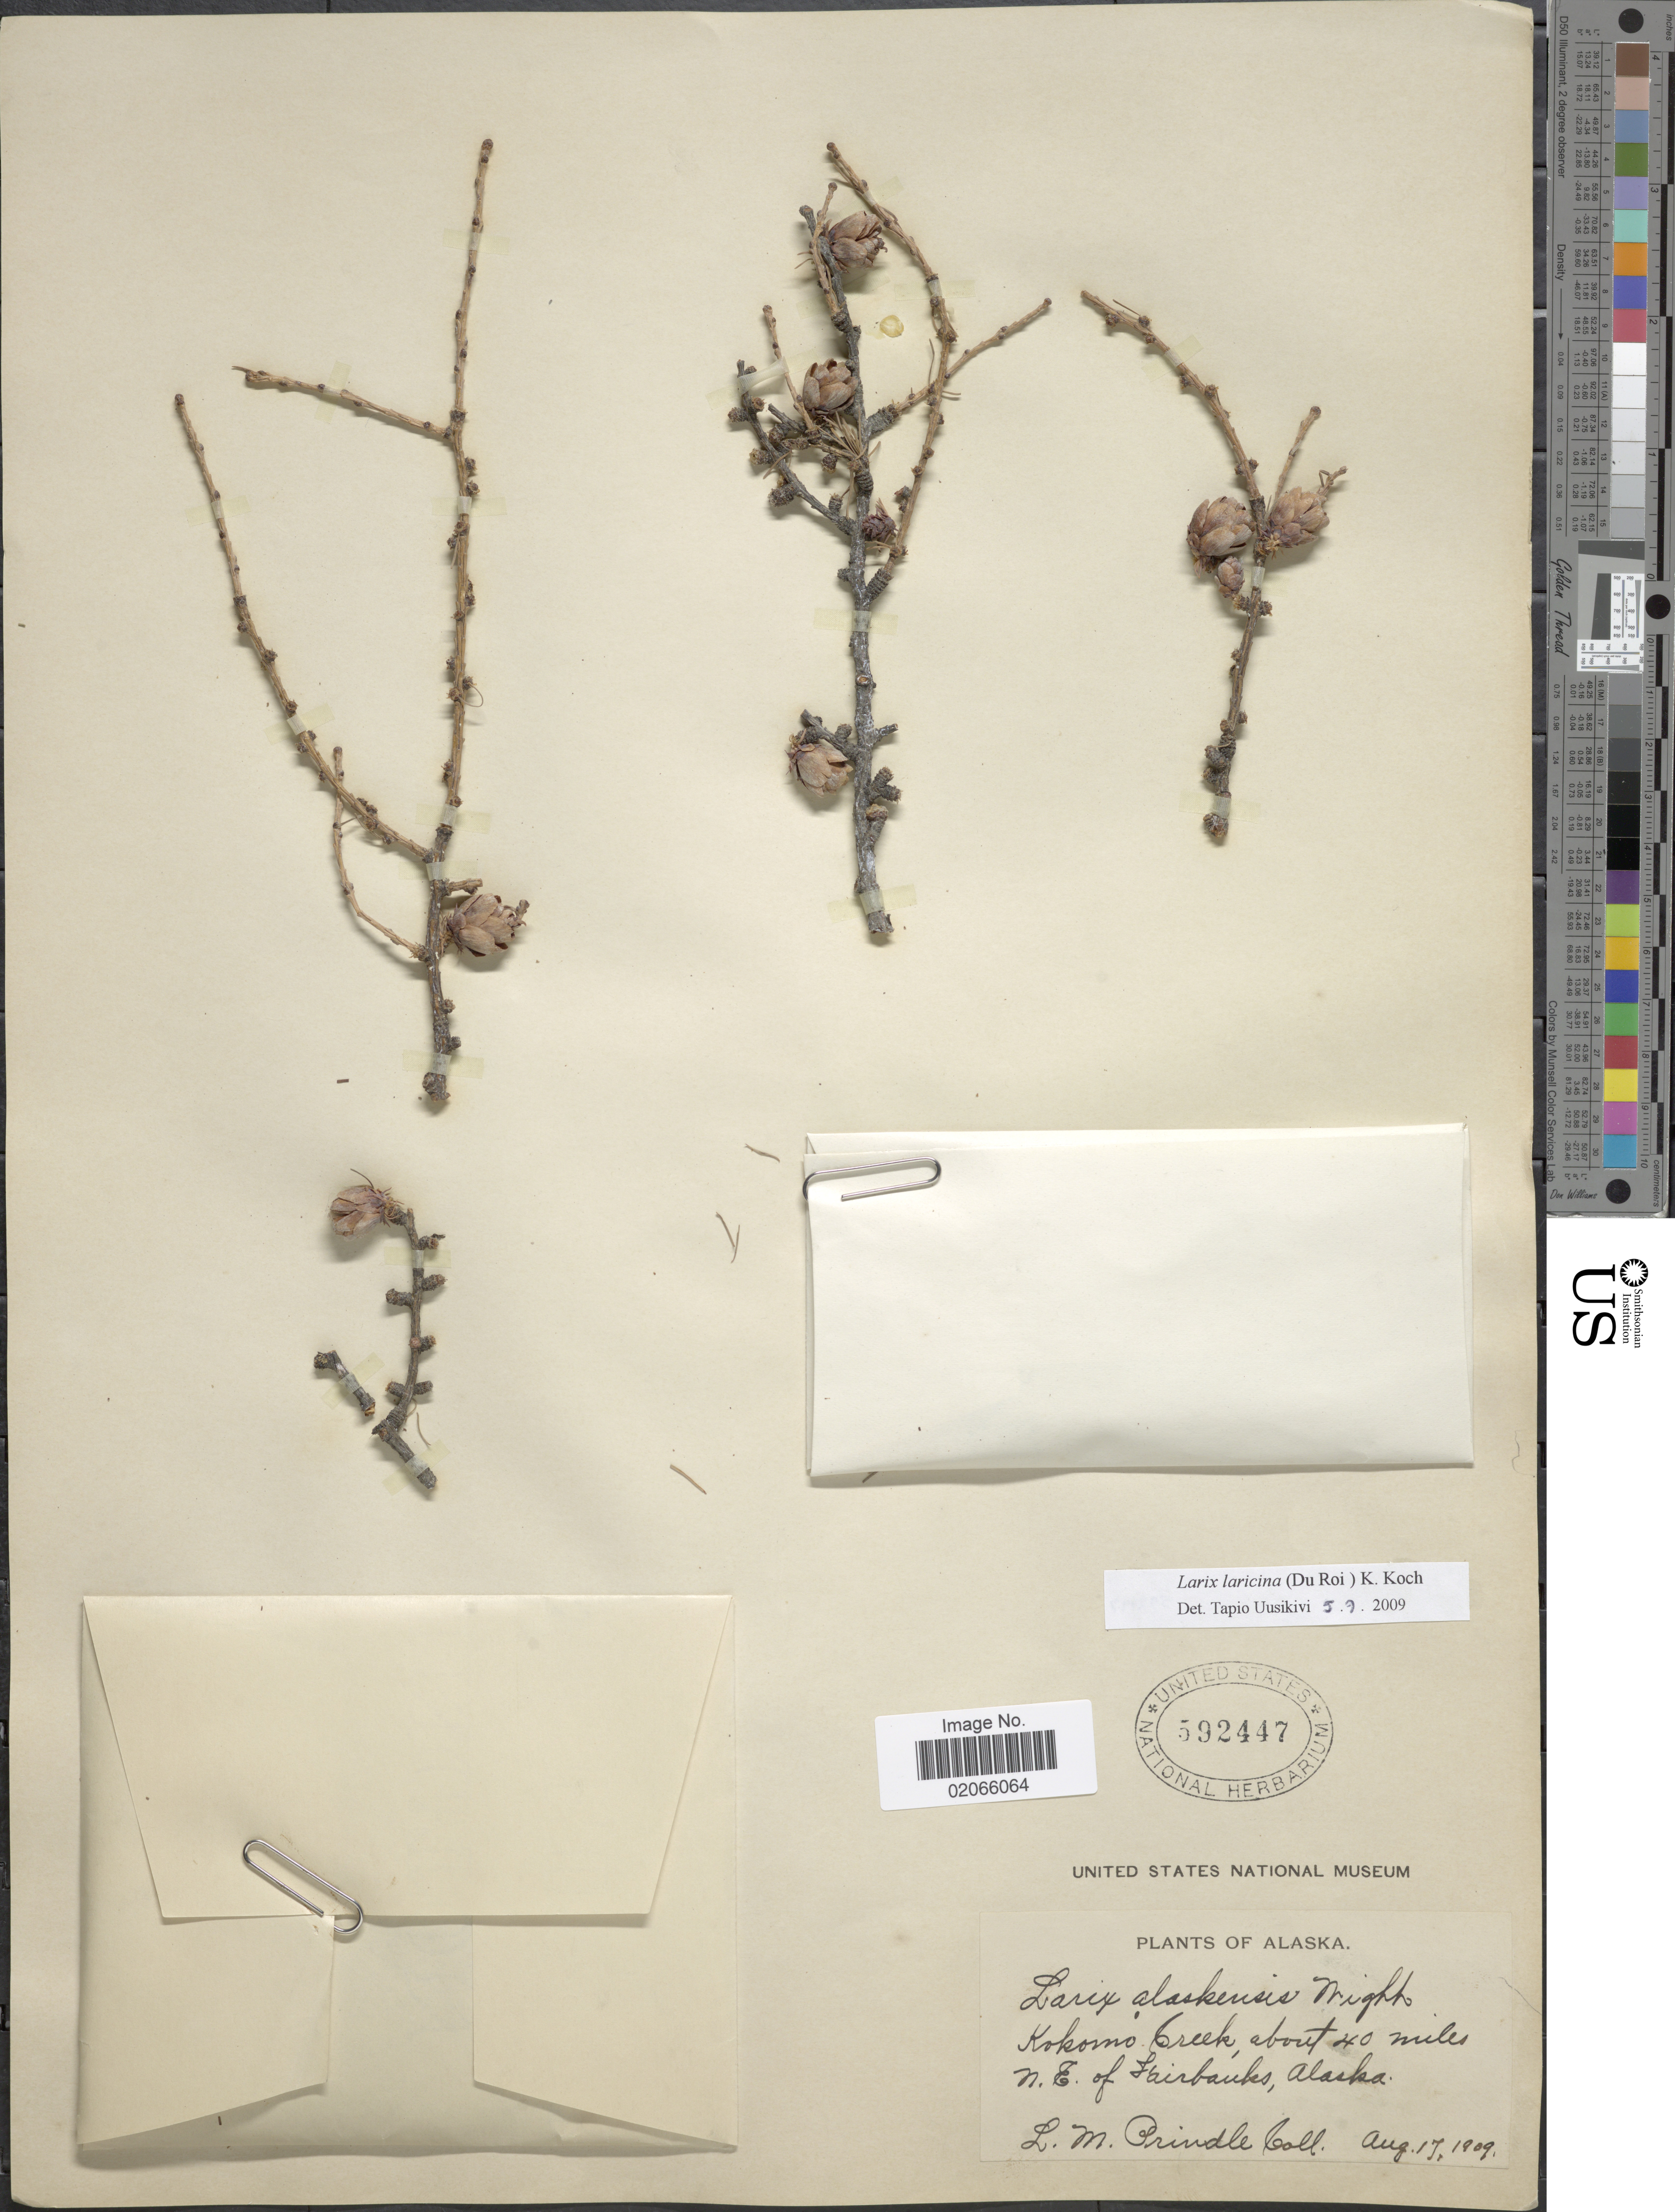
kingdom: Plantae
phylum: Tracheophyta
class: Pinopsida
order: Pinales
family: Pinaceae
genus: Larix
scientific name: Larix laricina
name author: (Du Roi) K. Koch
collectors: L. Prindle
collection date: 1909-08-17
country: United States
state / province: Alaska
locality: Alaska, Kokosmo Creek, about 40 miles N.E. of Fairbanks, Alaska.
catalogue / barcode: US 592447